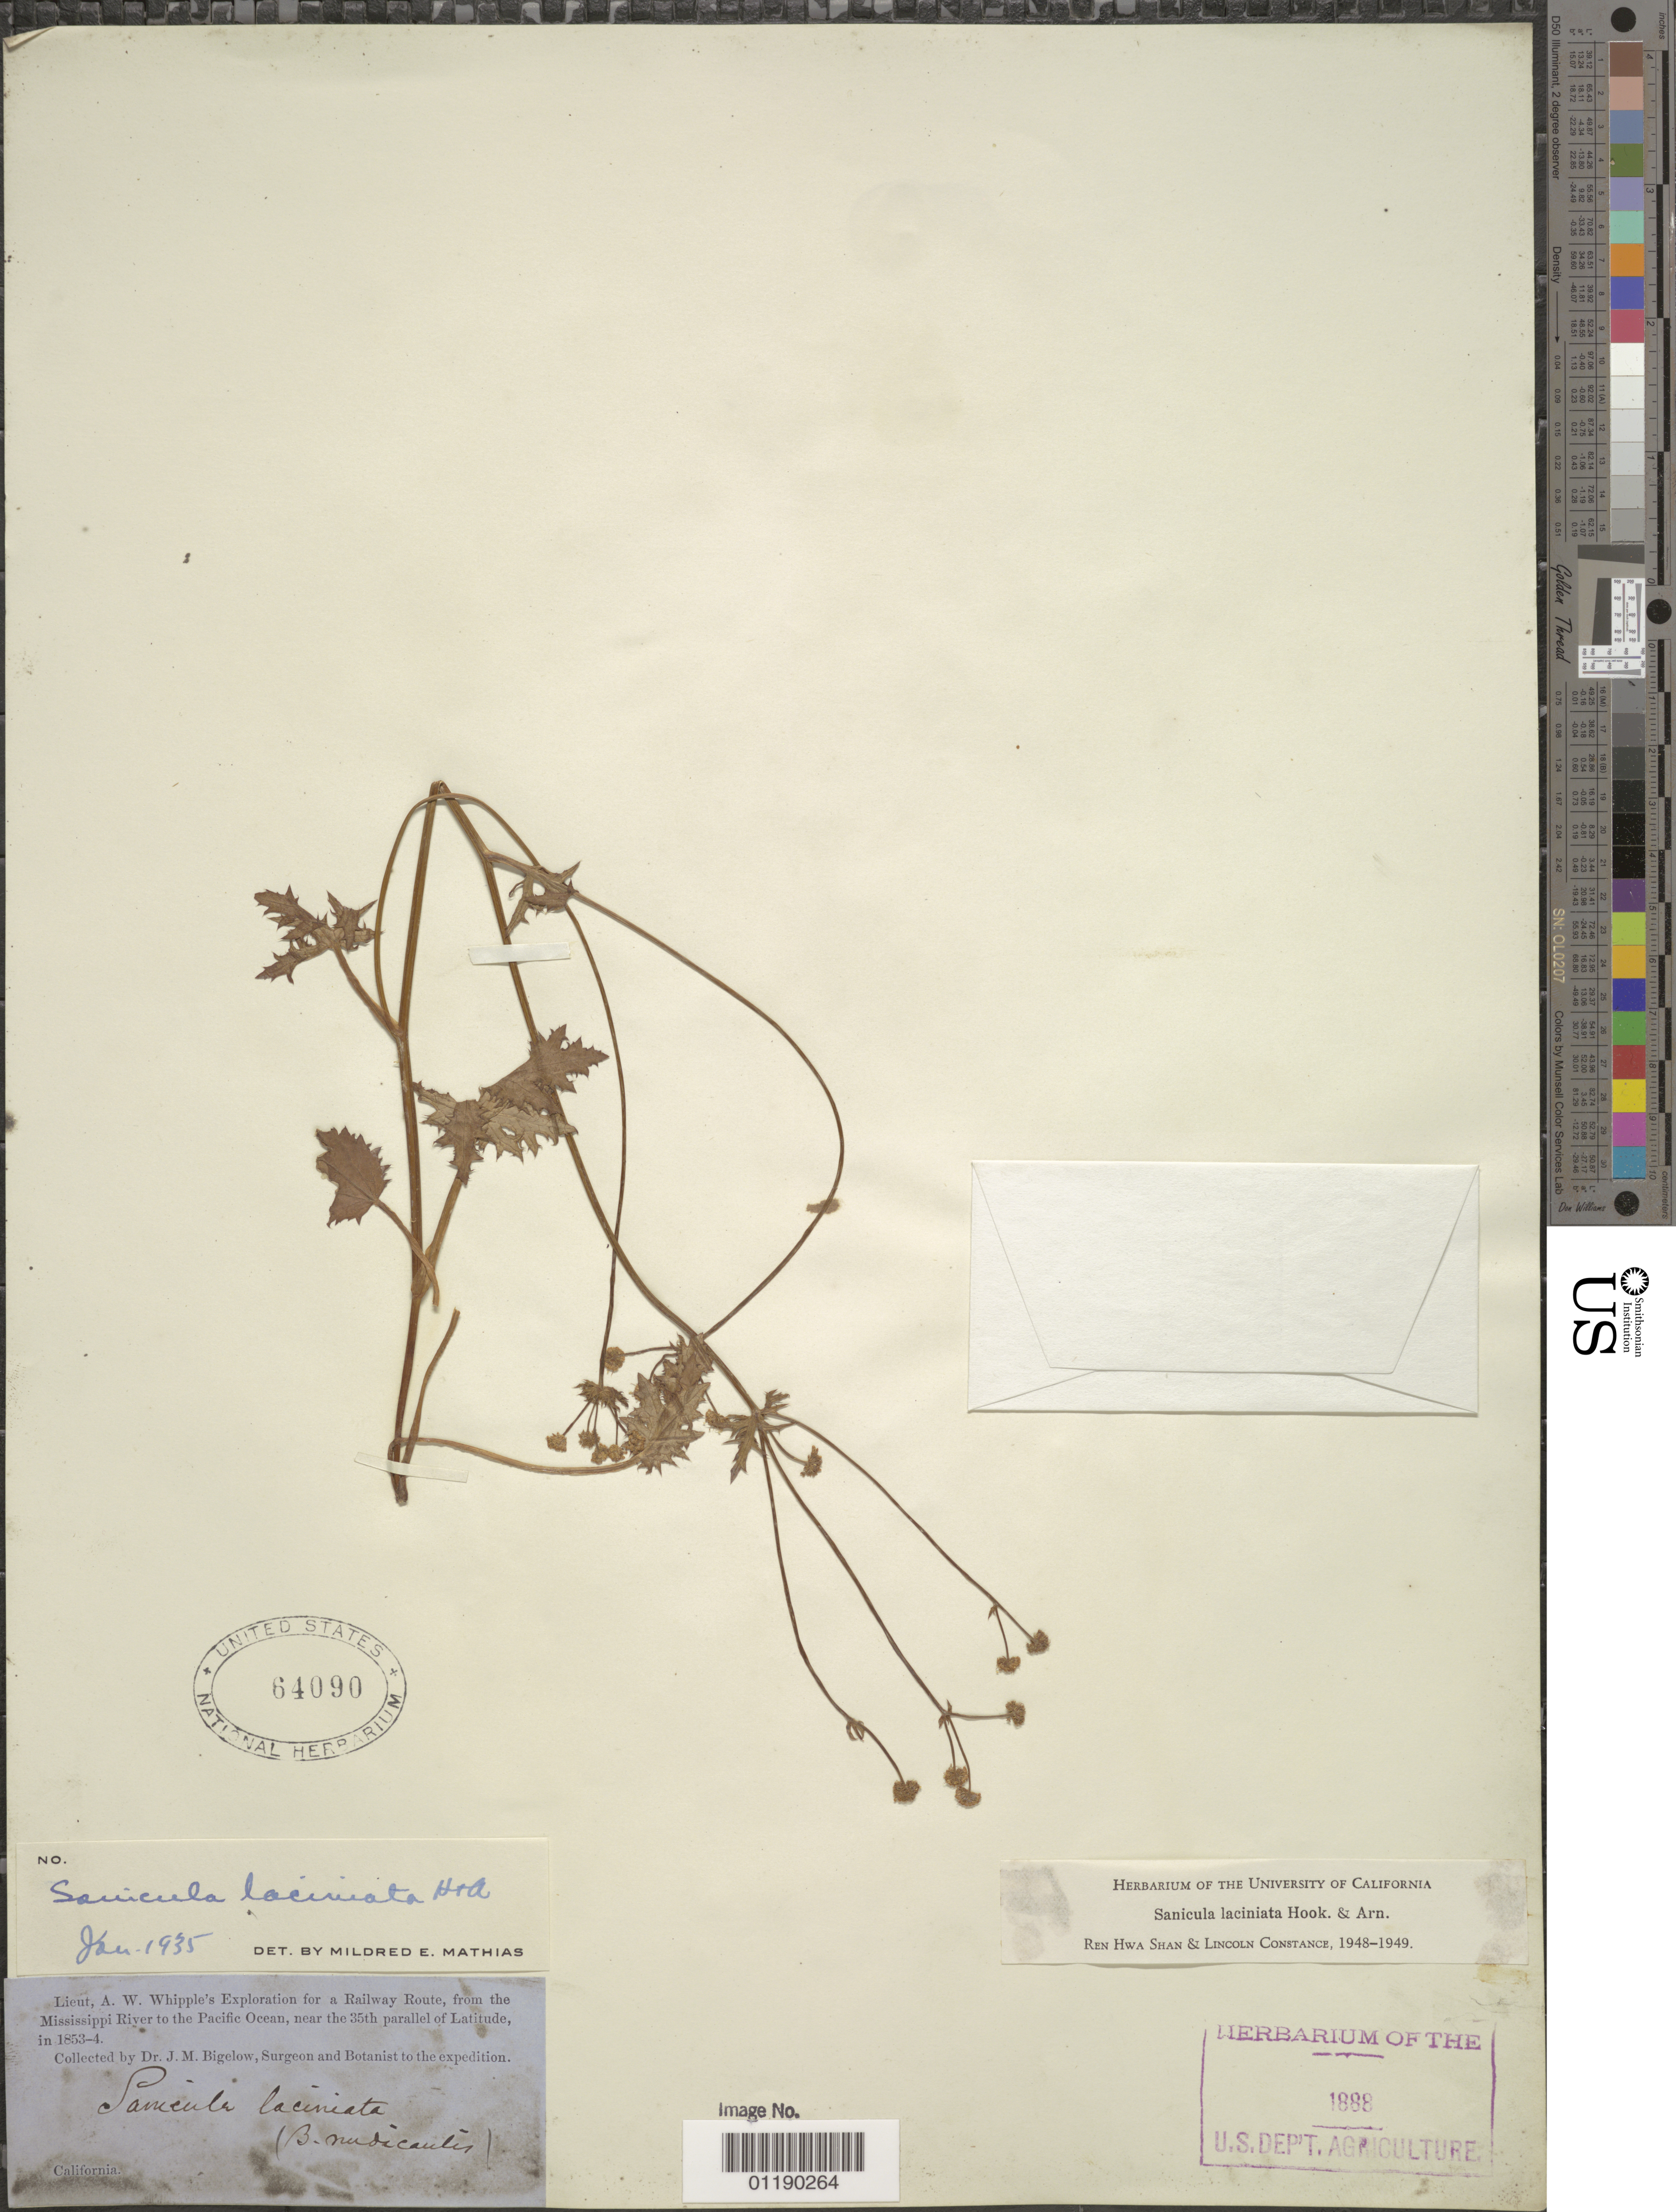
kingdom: Plantae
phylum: Tracheophyta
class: Magnoliopsida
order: Apiales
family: Apiaceae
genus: Sanicula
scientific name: Sanicula laciniata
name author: Hook. & Arn.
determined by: Constance, L.; Shan, R. H.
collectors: J. M. Bigelow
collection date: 1853/1854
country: United States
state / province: California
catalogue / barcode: US 64090